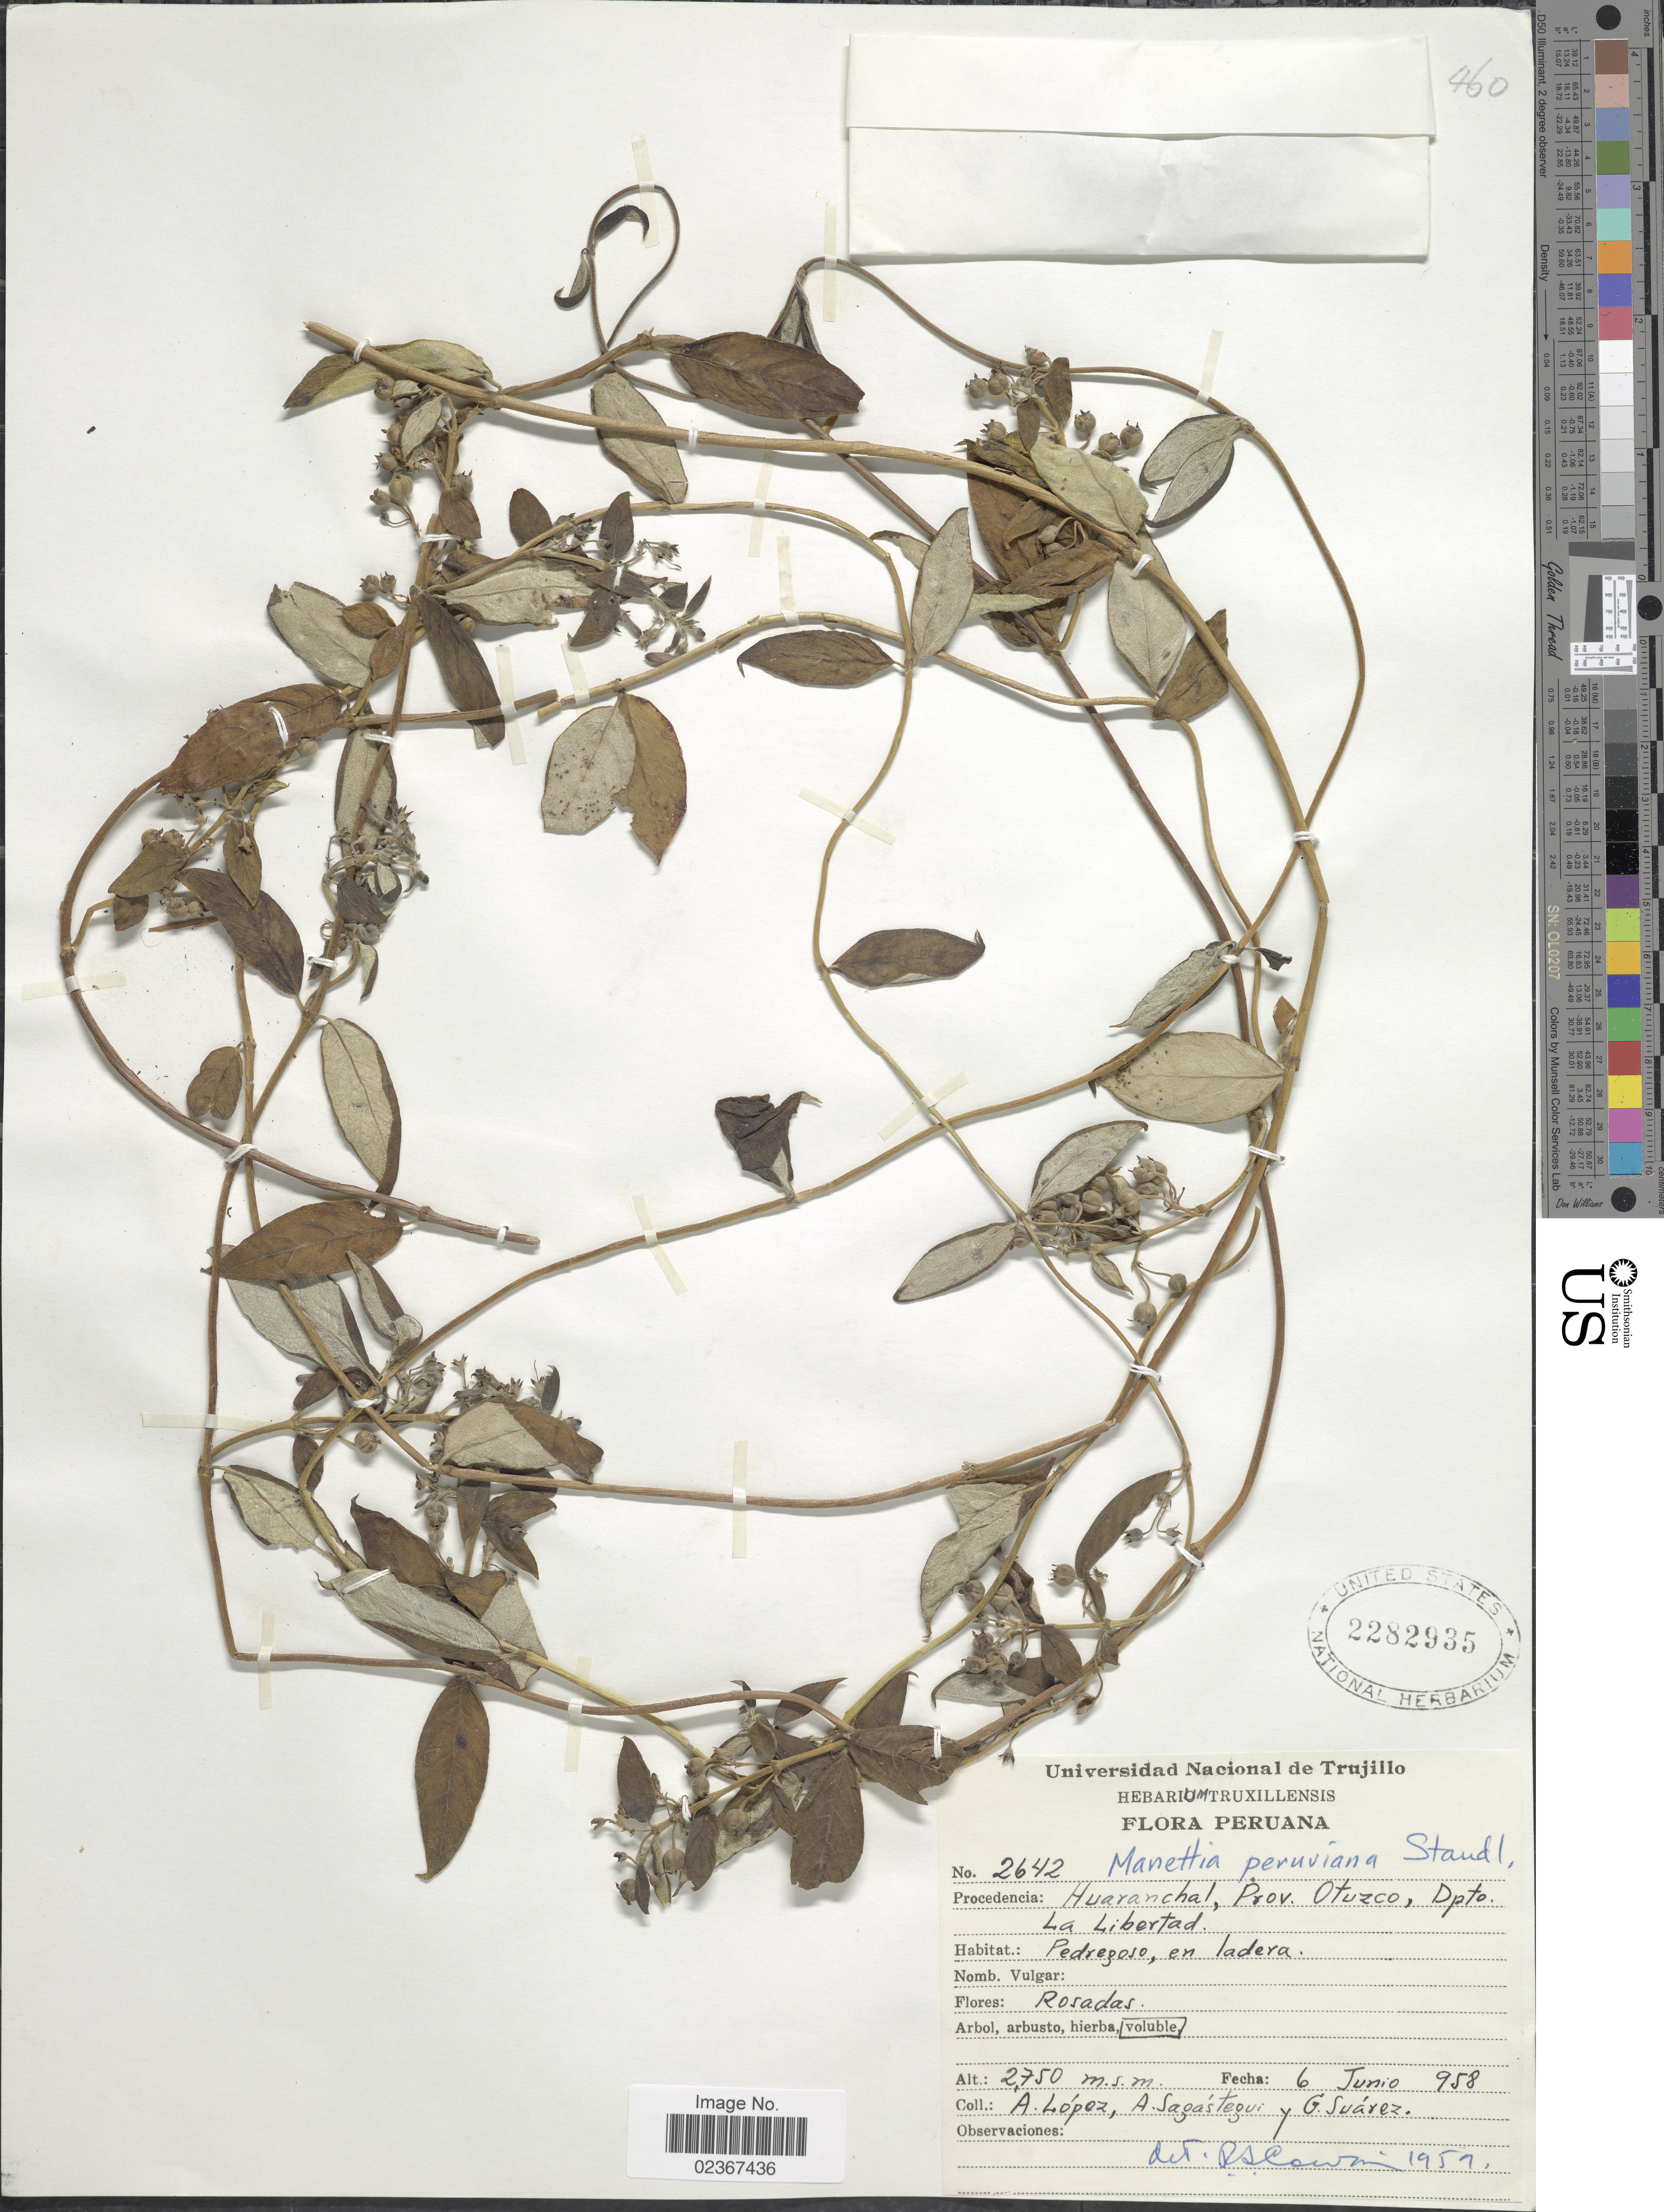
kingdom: Plantae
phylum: Tracheophyta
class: Magnoliopsida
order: Gentianales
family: Rubiaceae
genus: Manettia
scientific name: Manettia peruviana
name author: Standl.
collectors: A. López, A. Sagastegui & G. Suárez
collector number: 2642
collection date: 1958-06-06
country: Peru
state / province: La Libertad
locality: Huaranchal, Prov. Otuzco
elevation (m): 2750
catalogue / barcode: US 2282935